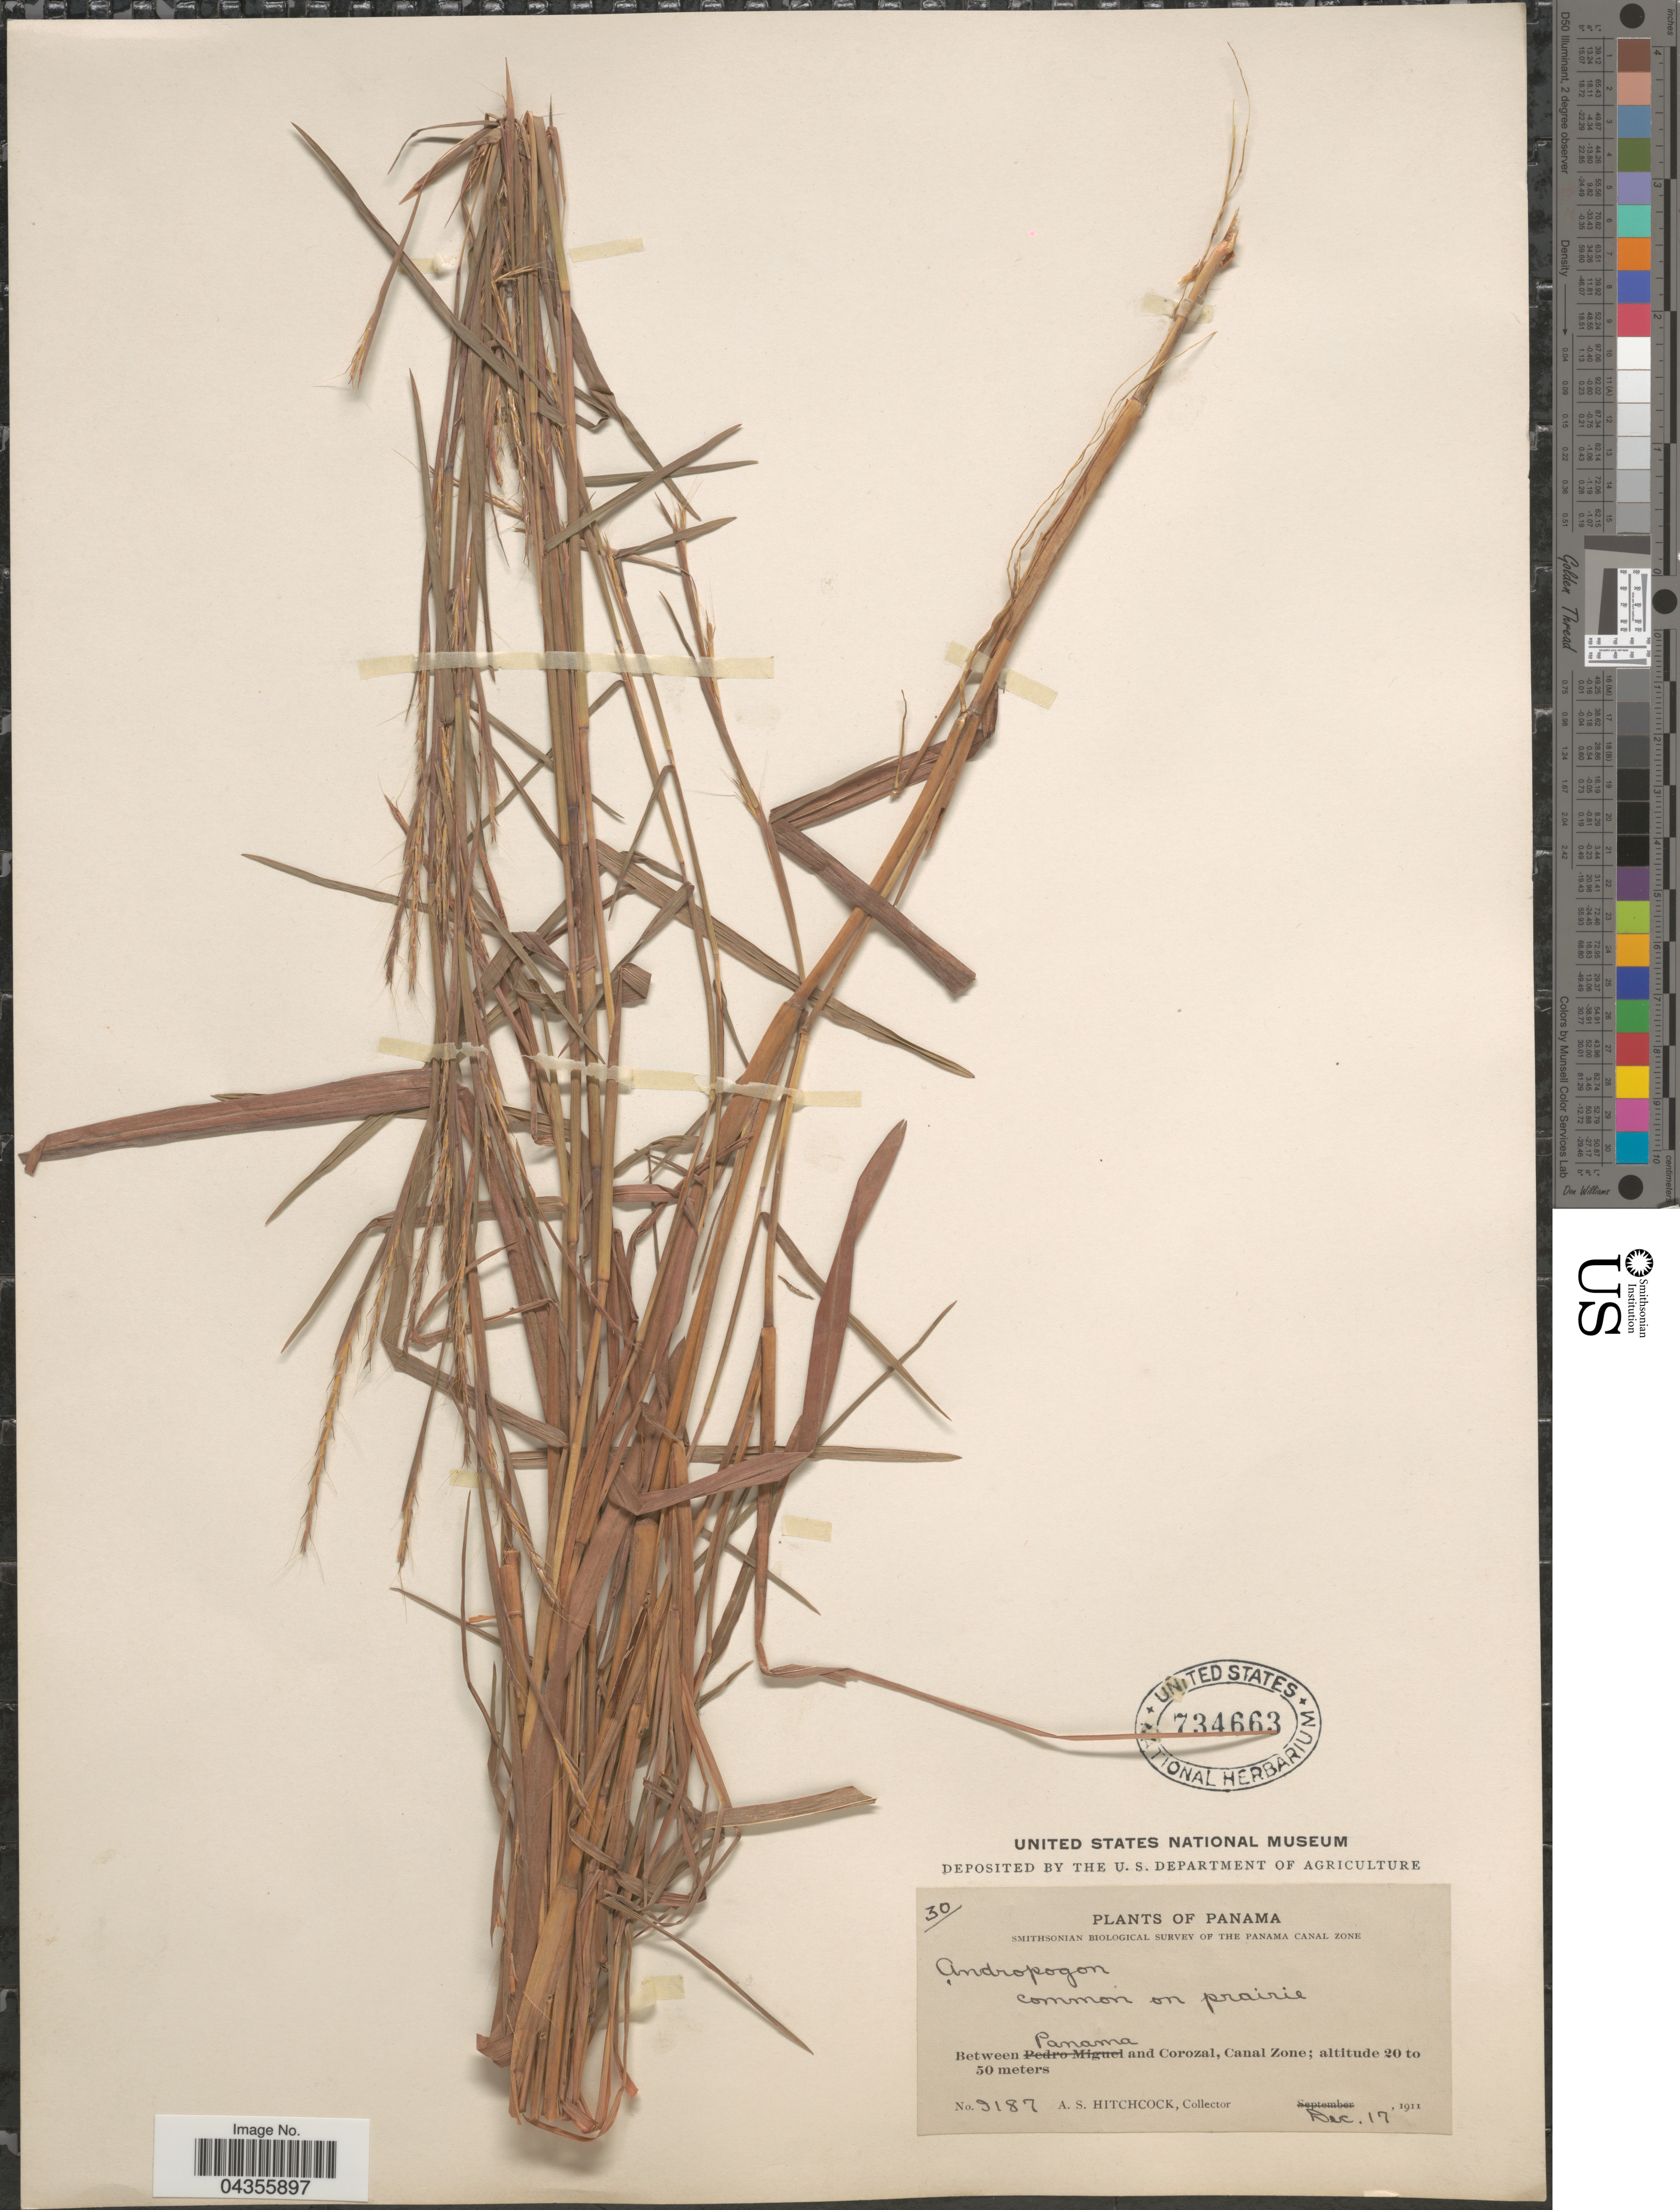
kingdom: Plantae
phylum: Tracheophyta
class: Liliopsida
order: Poales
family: Poaceae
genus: Schizachyrium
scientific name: Schizachyrium sanguineum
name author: (Retz.) Alston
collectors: A. S. Hitchcock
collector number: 9187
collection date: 1911-12-17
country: Panama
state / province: Panamá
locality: Smithsonian Biological Survey of the Panama Canal Zone. Between Panama and Corozal, Canal Zone.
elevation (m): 20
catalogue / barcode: US 734663